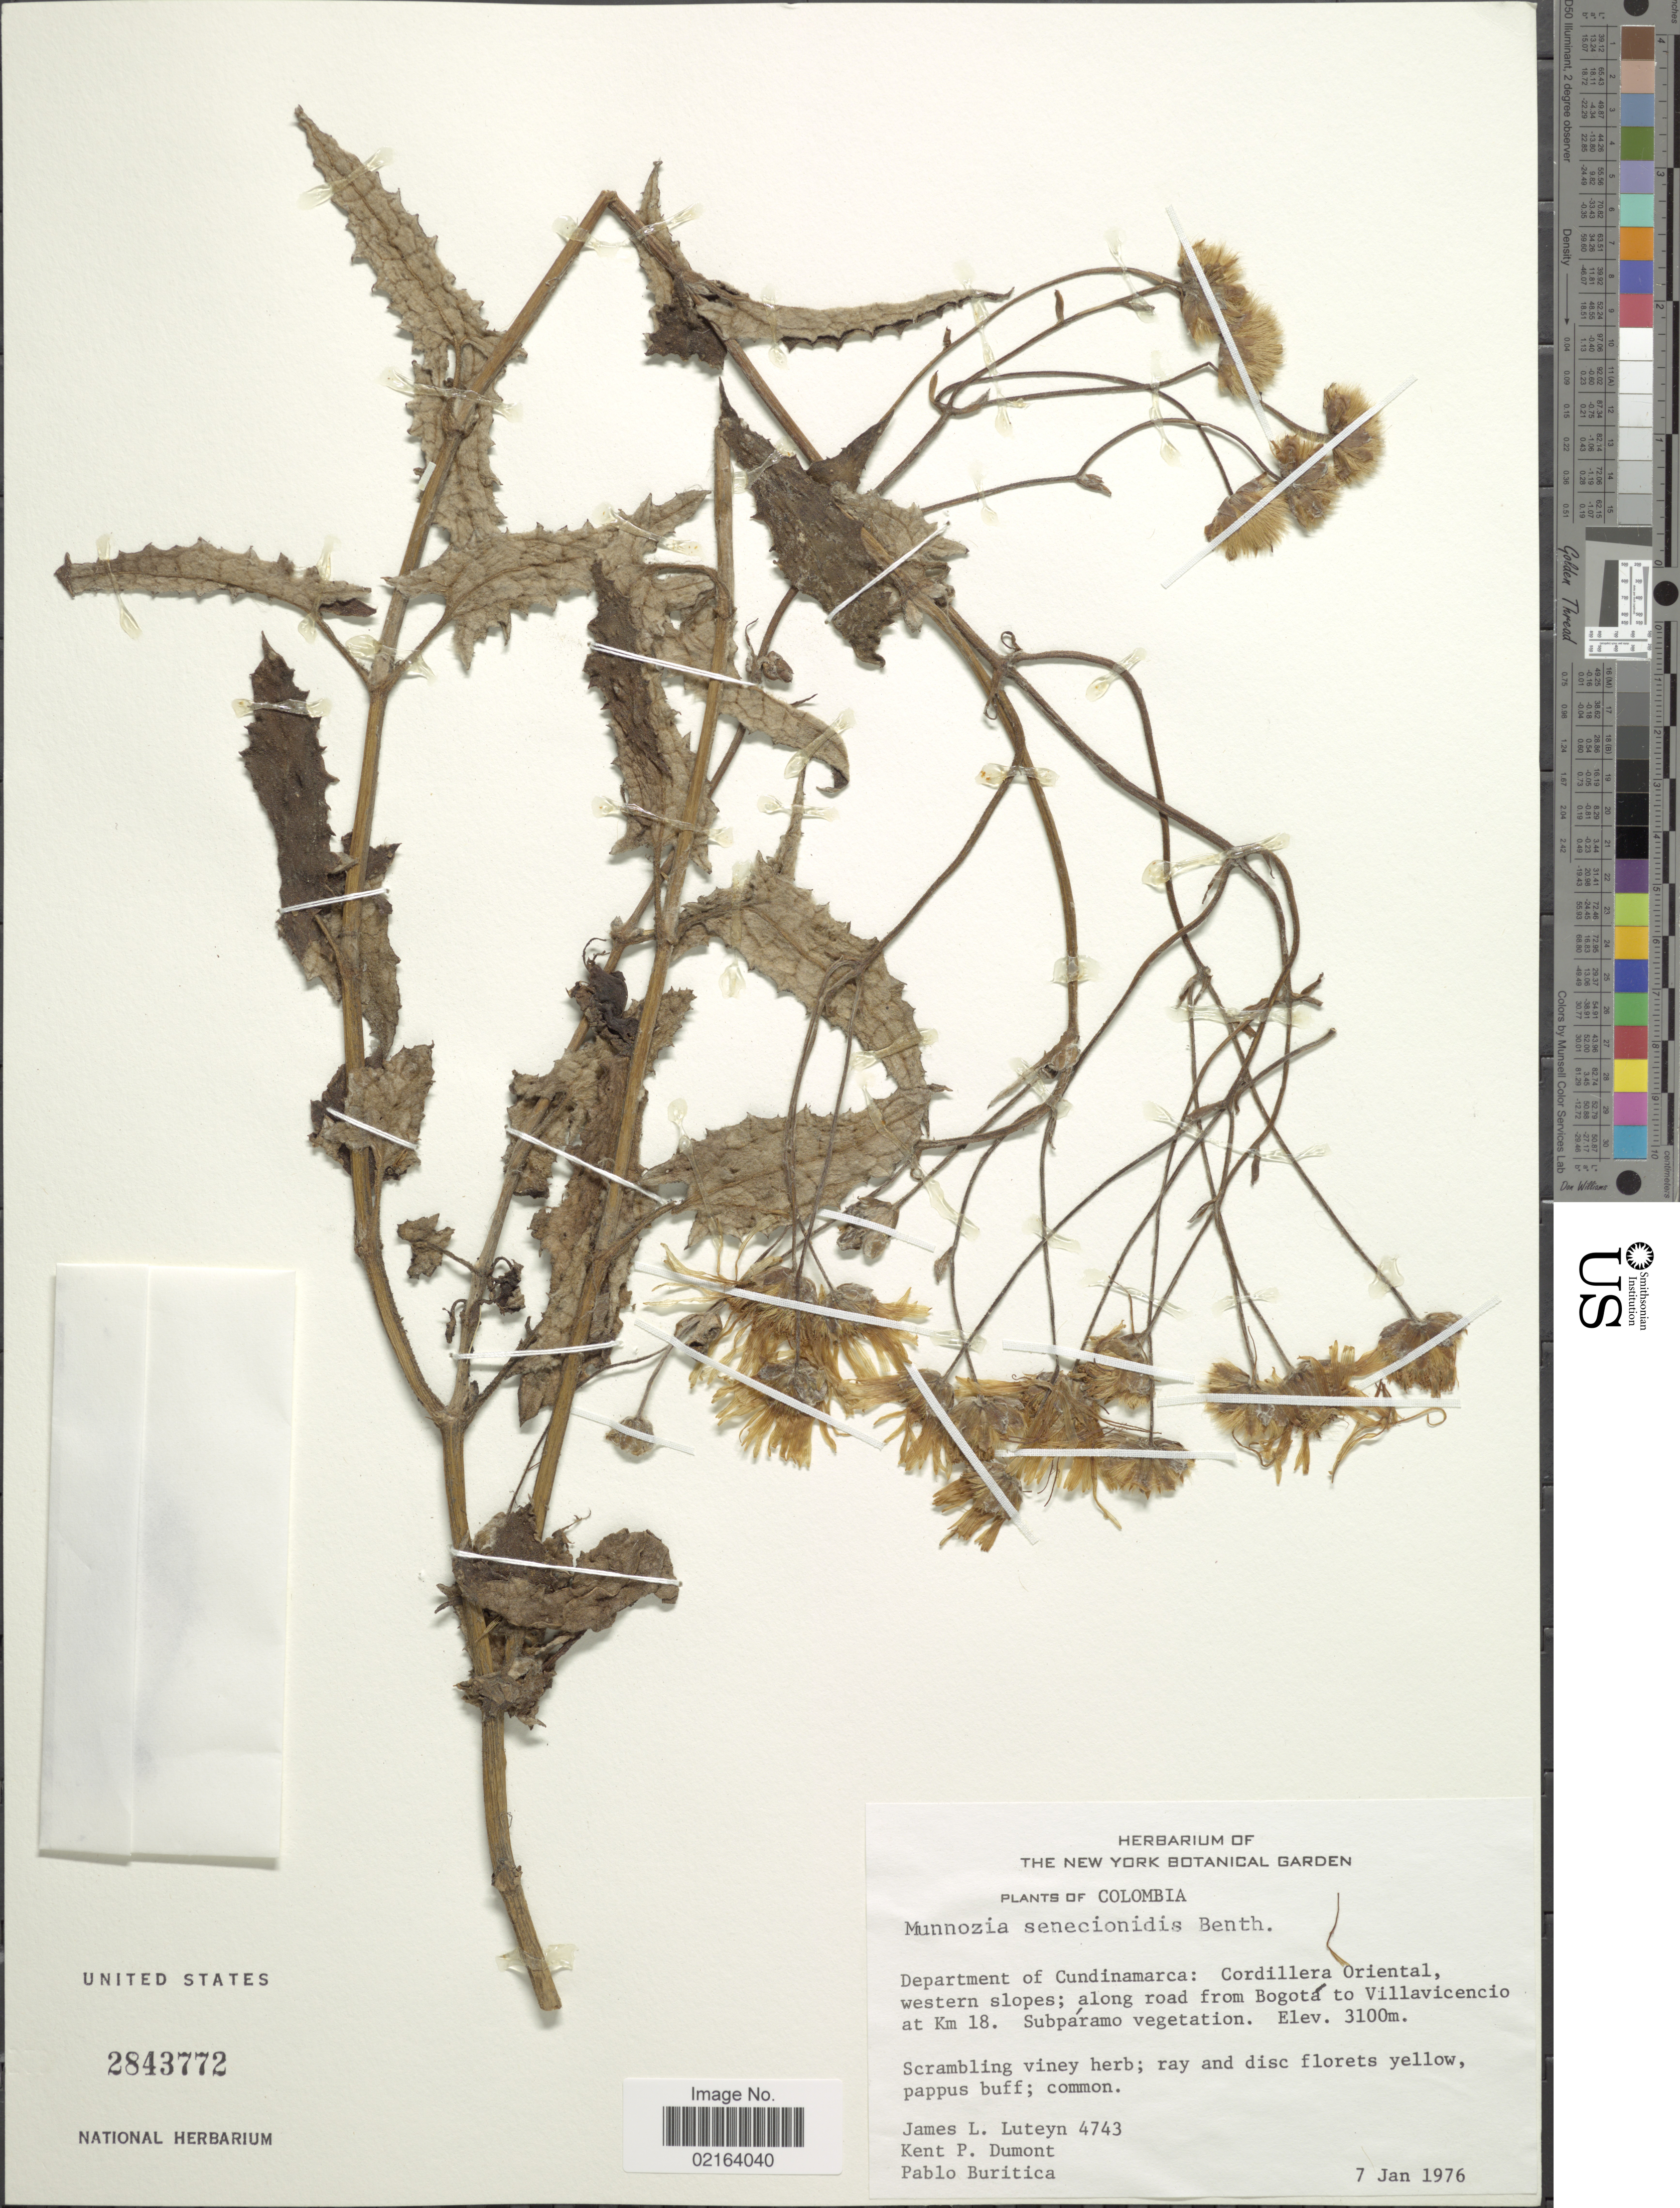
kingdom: Plantae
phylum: Tracheophyta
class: Magnoliopsida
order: Asterales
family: Asteraceae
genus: Munnozia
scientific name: Munnozia senecionidis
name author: Benth.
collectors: J. L. Luteyn, K. P. Dumont & P. Buritica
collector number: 4743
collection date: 1976-01-07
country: Colombia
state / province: Cundinamarca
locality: Department of Cundinamarca: Cordillera Oriental, western slopes, along road from Bogota to Villavicencio at Km 18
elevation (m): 3100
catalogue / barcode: US 2843772